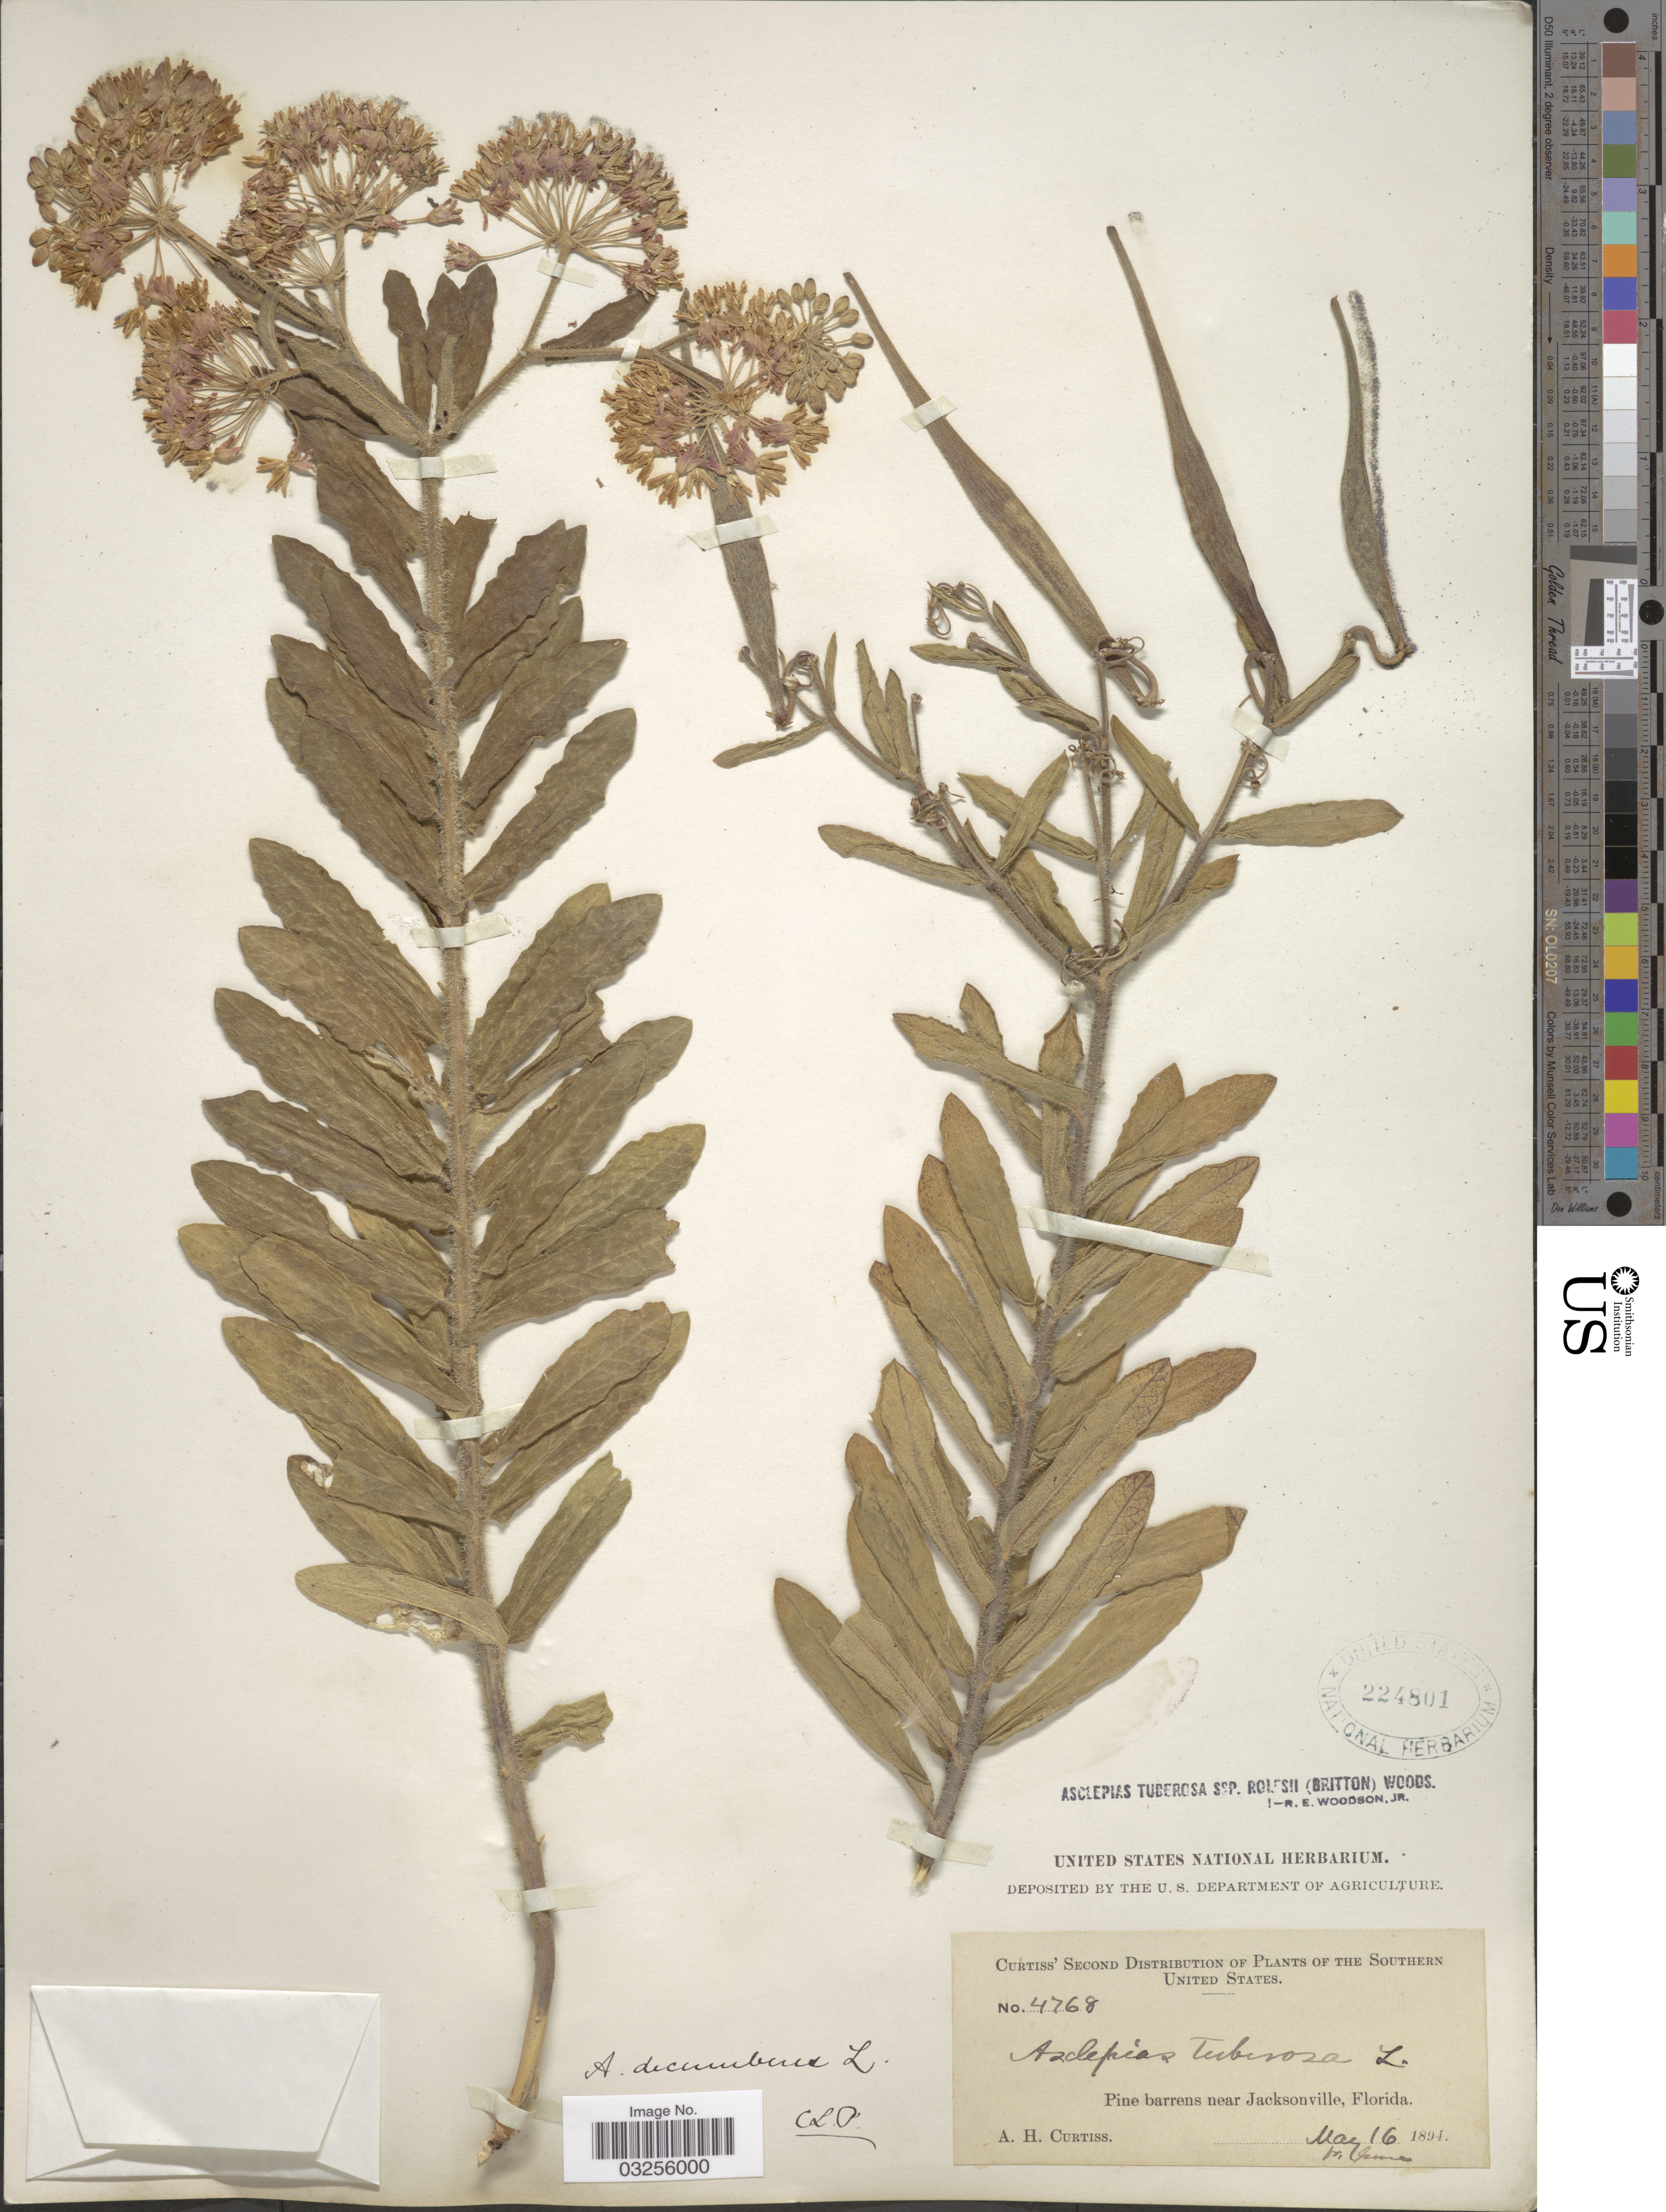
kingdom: Plantae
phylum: Tracheophyta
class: Magnoliopsida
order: Gentianales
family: Apocynaceae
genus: Asclepias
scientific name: Asclepias tuberosa var. rolfsii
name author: ( ex Vail) Shinners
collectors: A. H. Curtiss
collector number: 4768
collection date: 1894-05-16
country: United States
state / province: Florida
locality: The Southern United States. Pine barrens near Jacksonville.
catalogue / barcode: US 224801